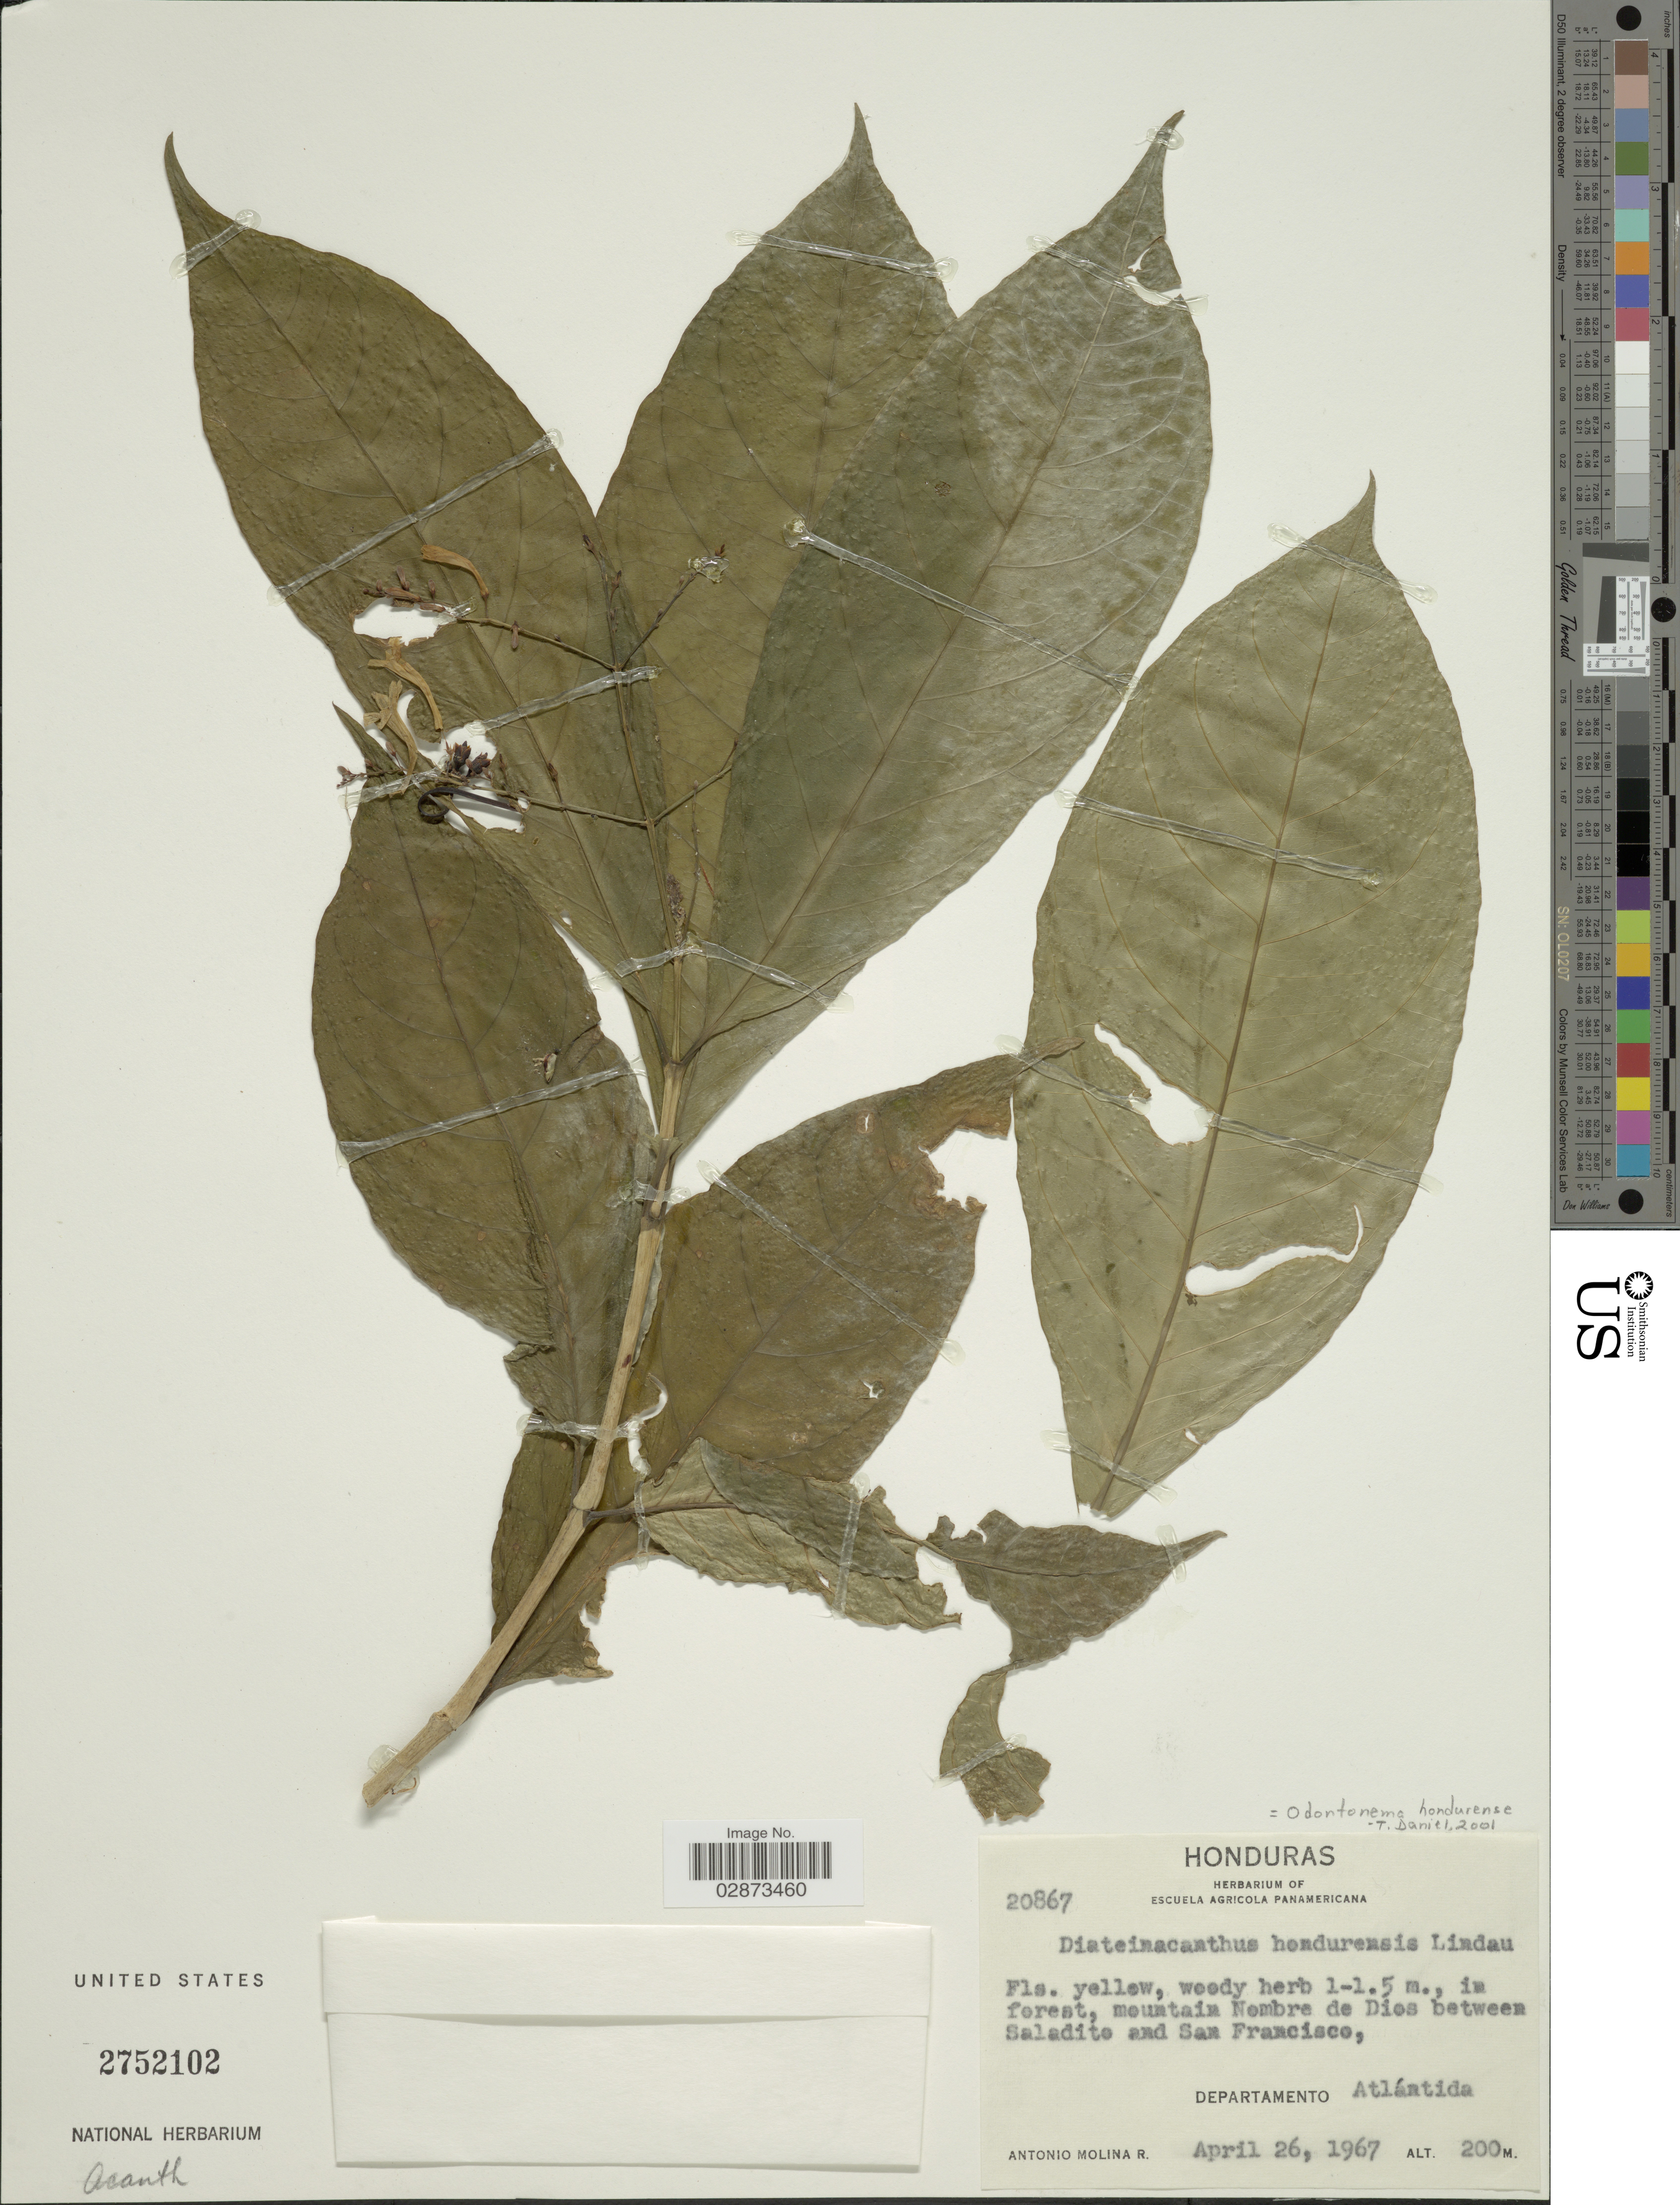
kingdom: Plantae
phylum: Tracheophyta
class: Magnoliopsida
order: Lamiales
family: Acanthaceae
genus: Odontonema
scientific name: Odontonema hondurensis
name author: (Lindau) D.N. Gibson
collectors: A. Molina R.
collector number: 20867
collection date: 1967-04-26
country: Honduras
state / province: Atlántida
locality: In forest, mountain Nombre de Dios between Saladito and San Francisco, Departamento Atlántida.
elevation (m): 200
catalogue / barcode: US 2752102